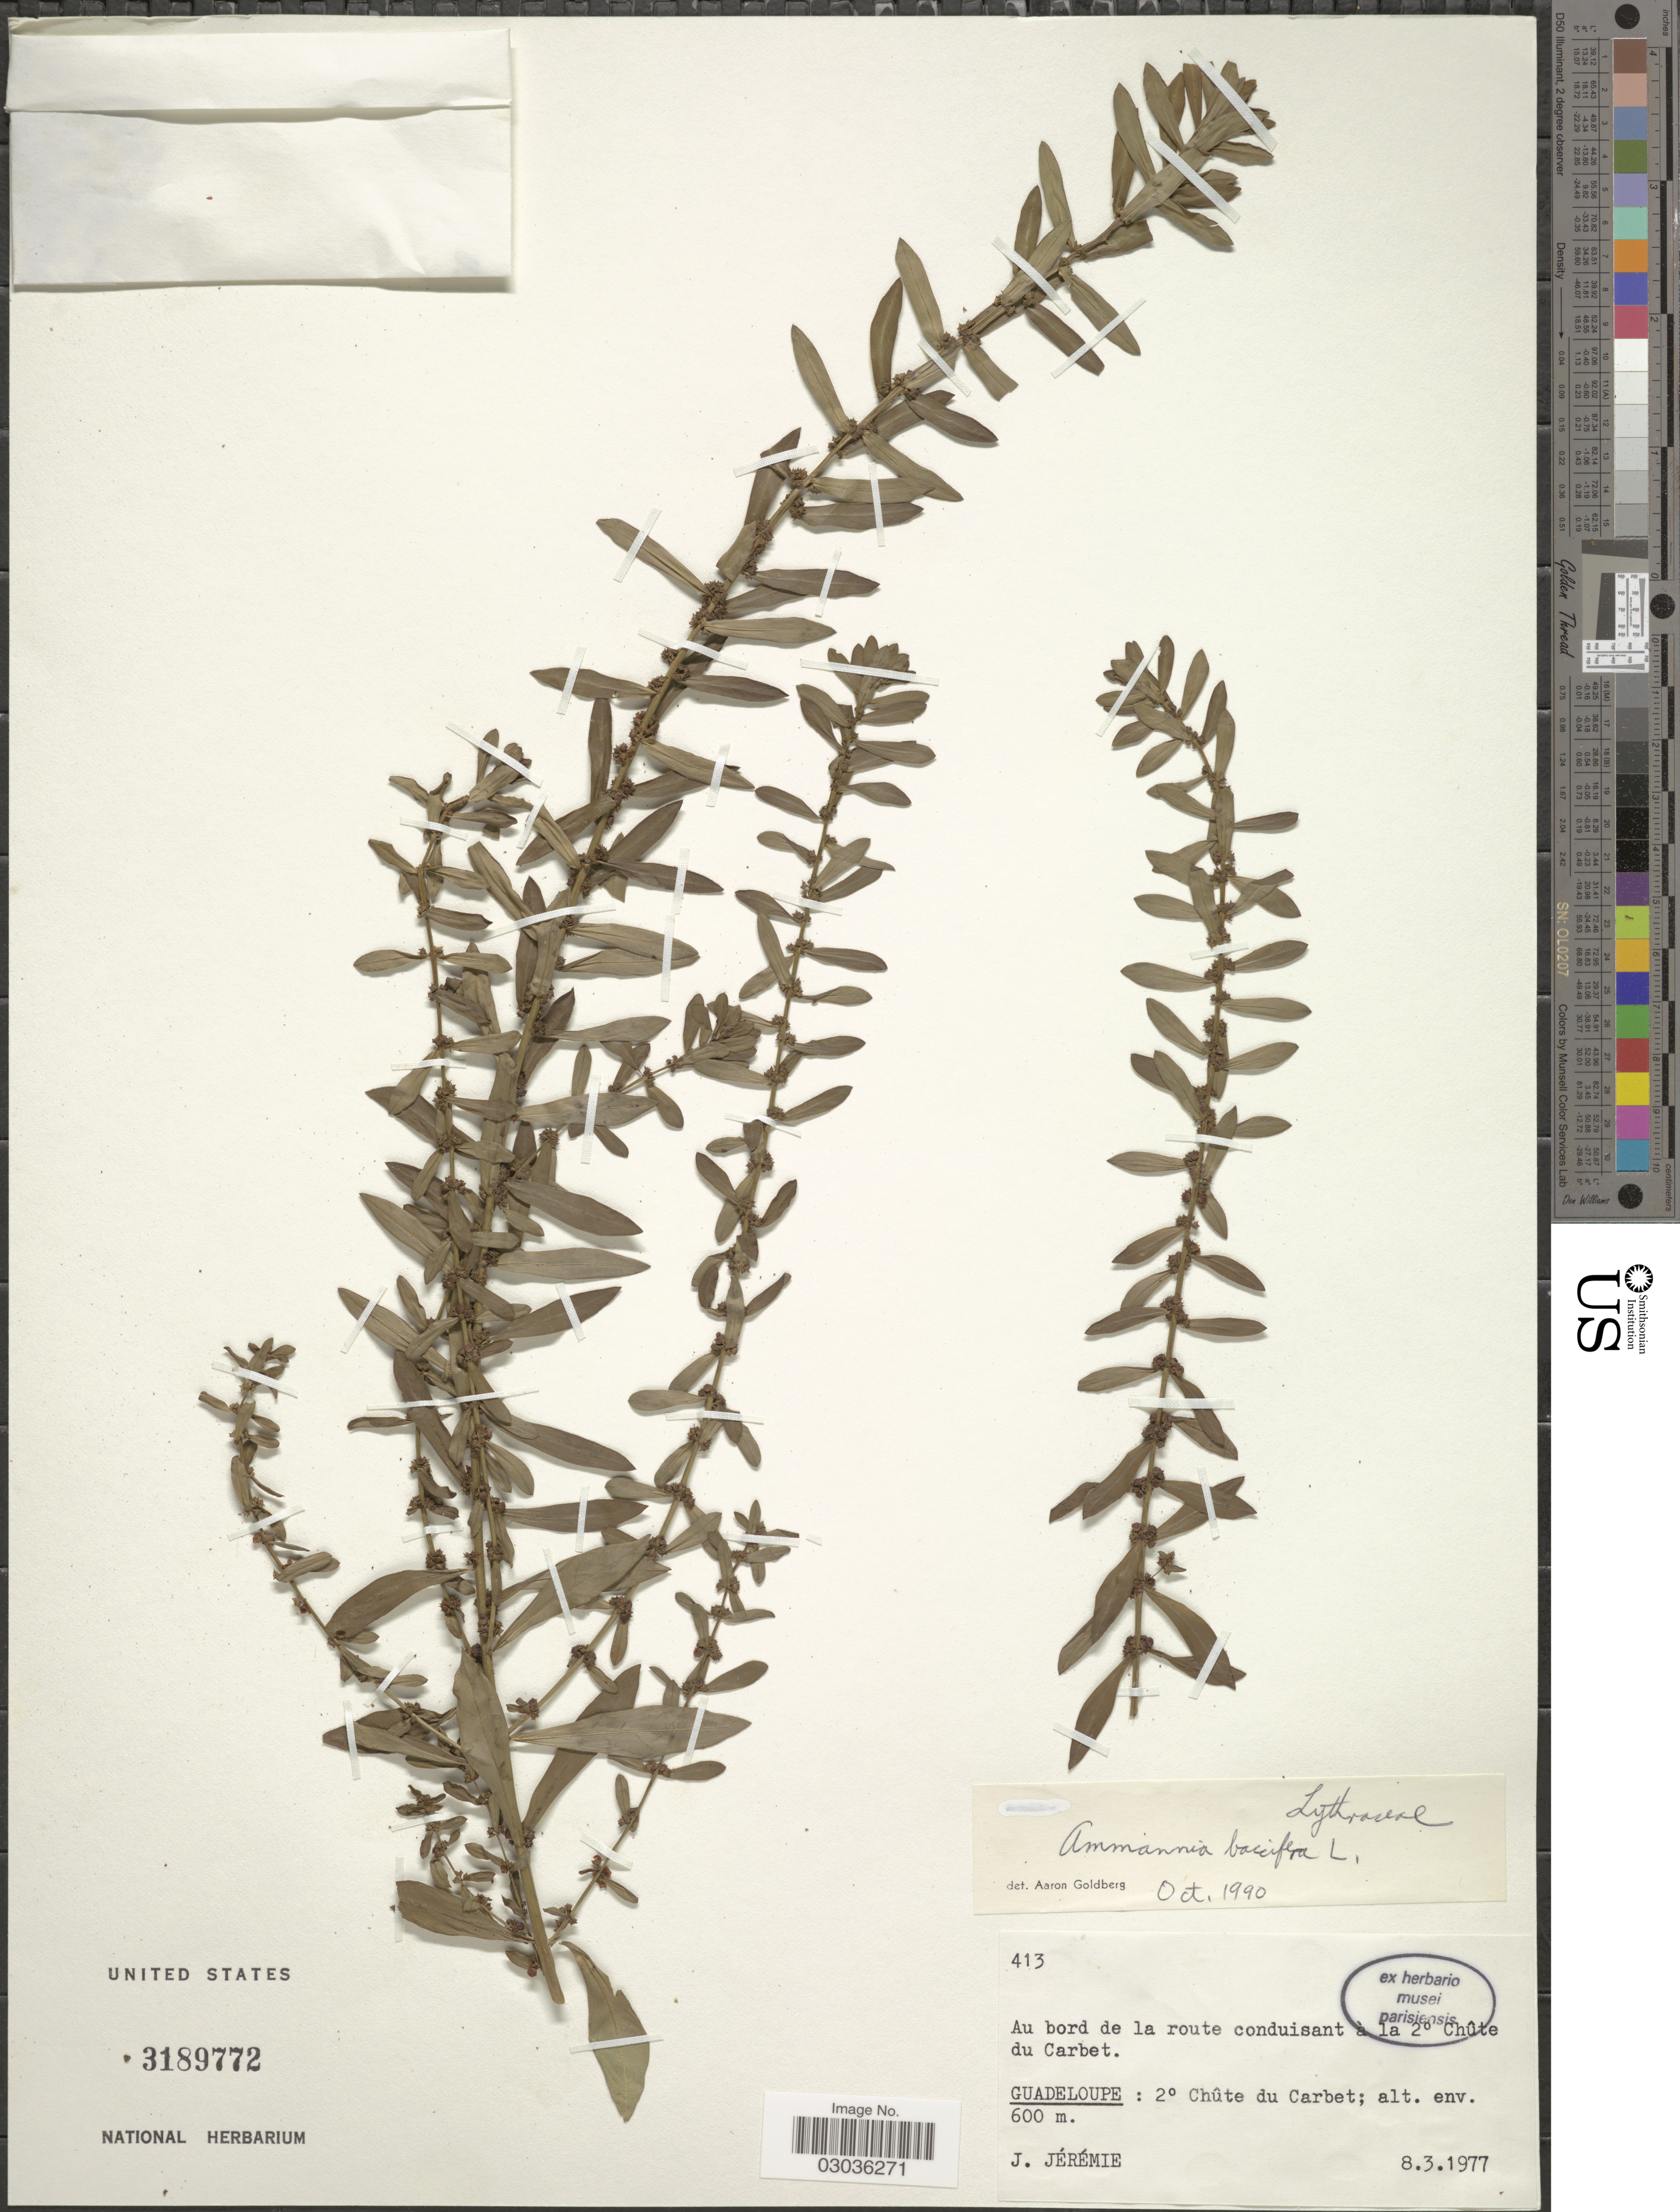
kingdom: Plantae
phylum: Tracheophyta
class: Magnoliopsida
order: Myrtales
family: Lythraceae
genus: Ammannia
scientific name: Ammannia baccifera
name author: L.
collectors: J. Jérémie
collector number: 413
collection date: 1977-03-08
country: Guadeloupe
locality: Au bord de la route conduisant à la 2° Chûte du Carbet.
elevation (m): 600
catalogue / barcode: US 3189772